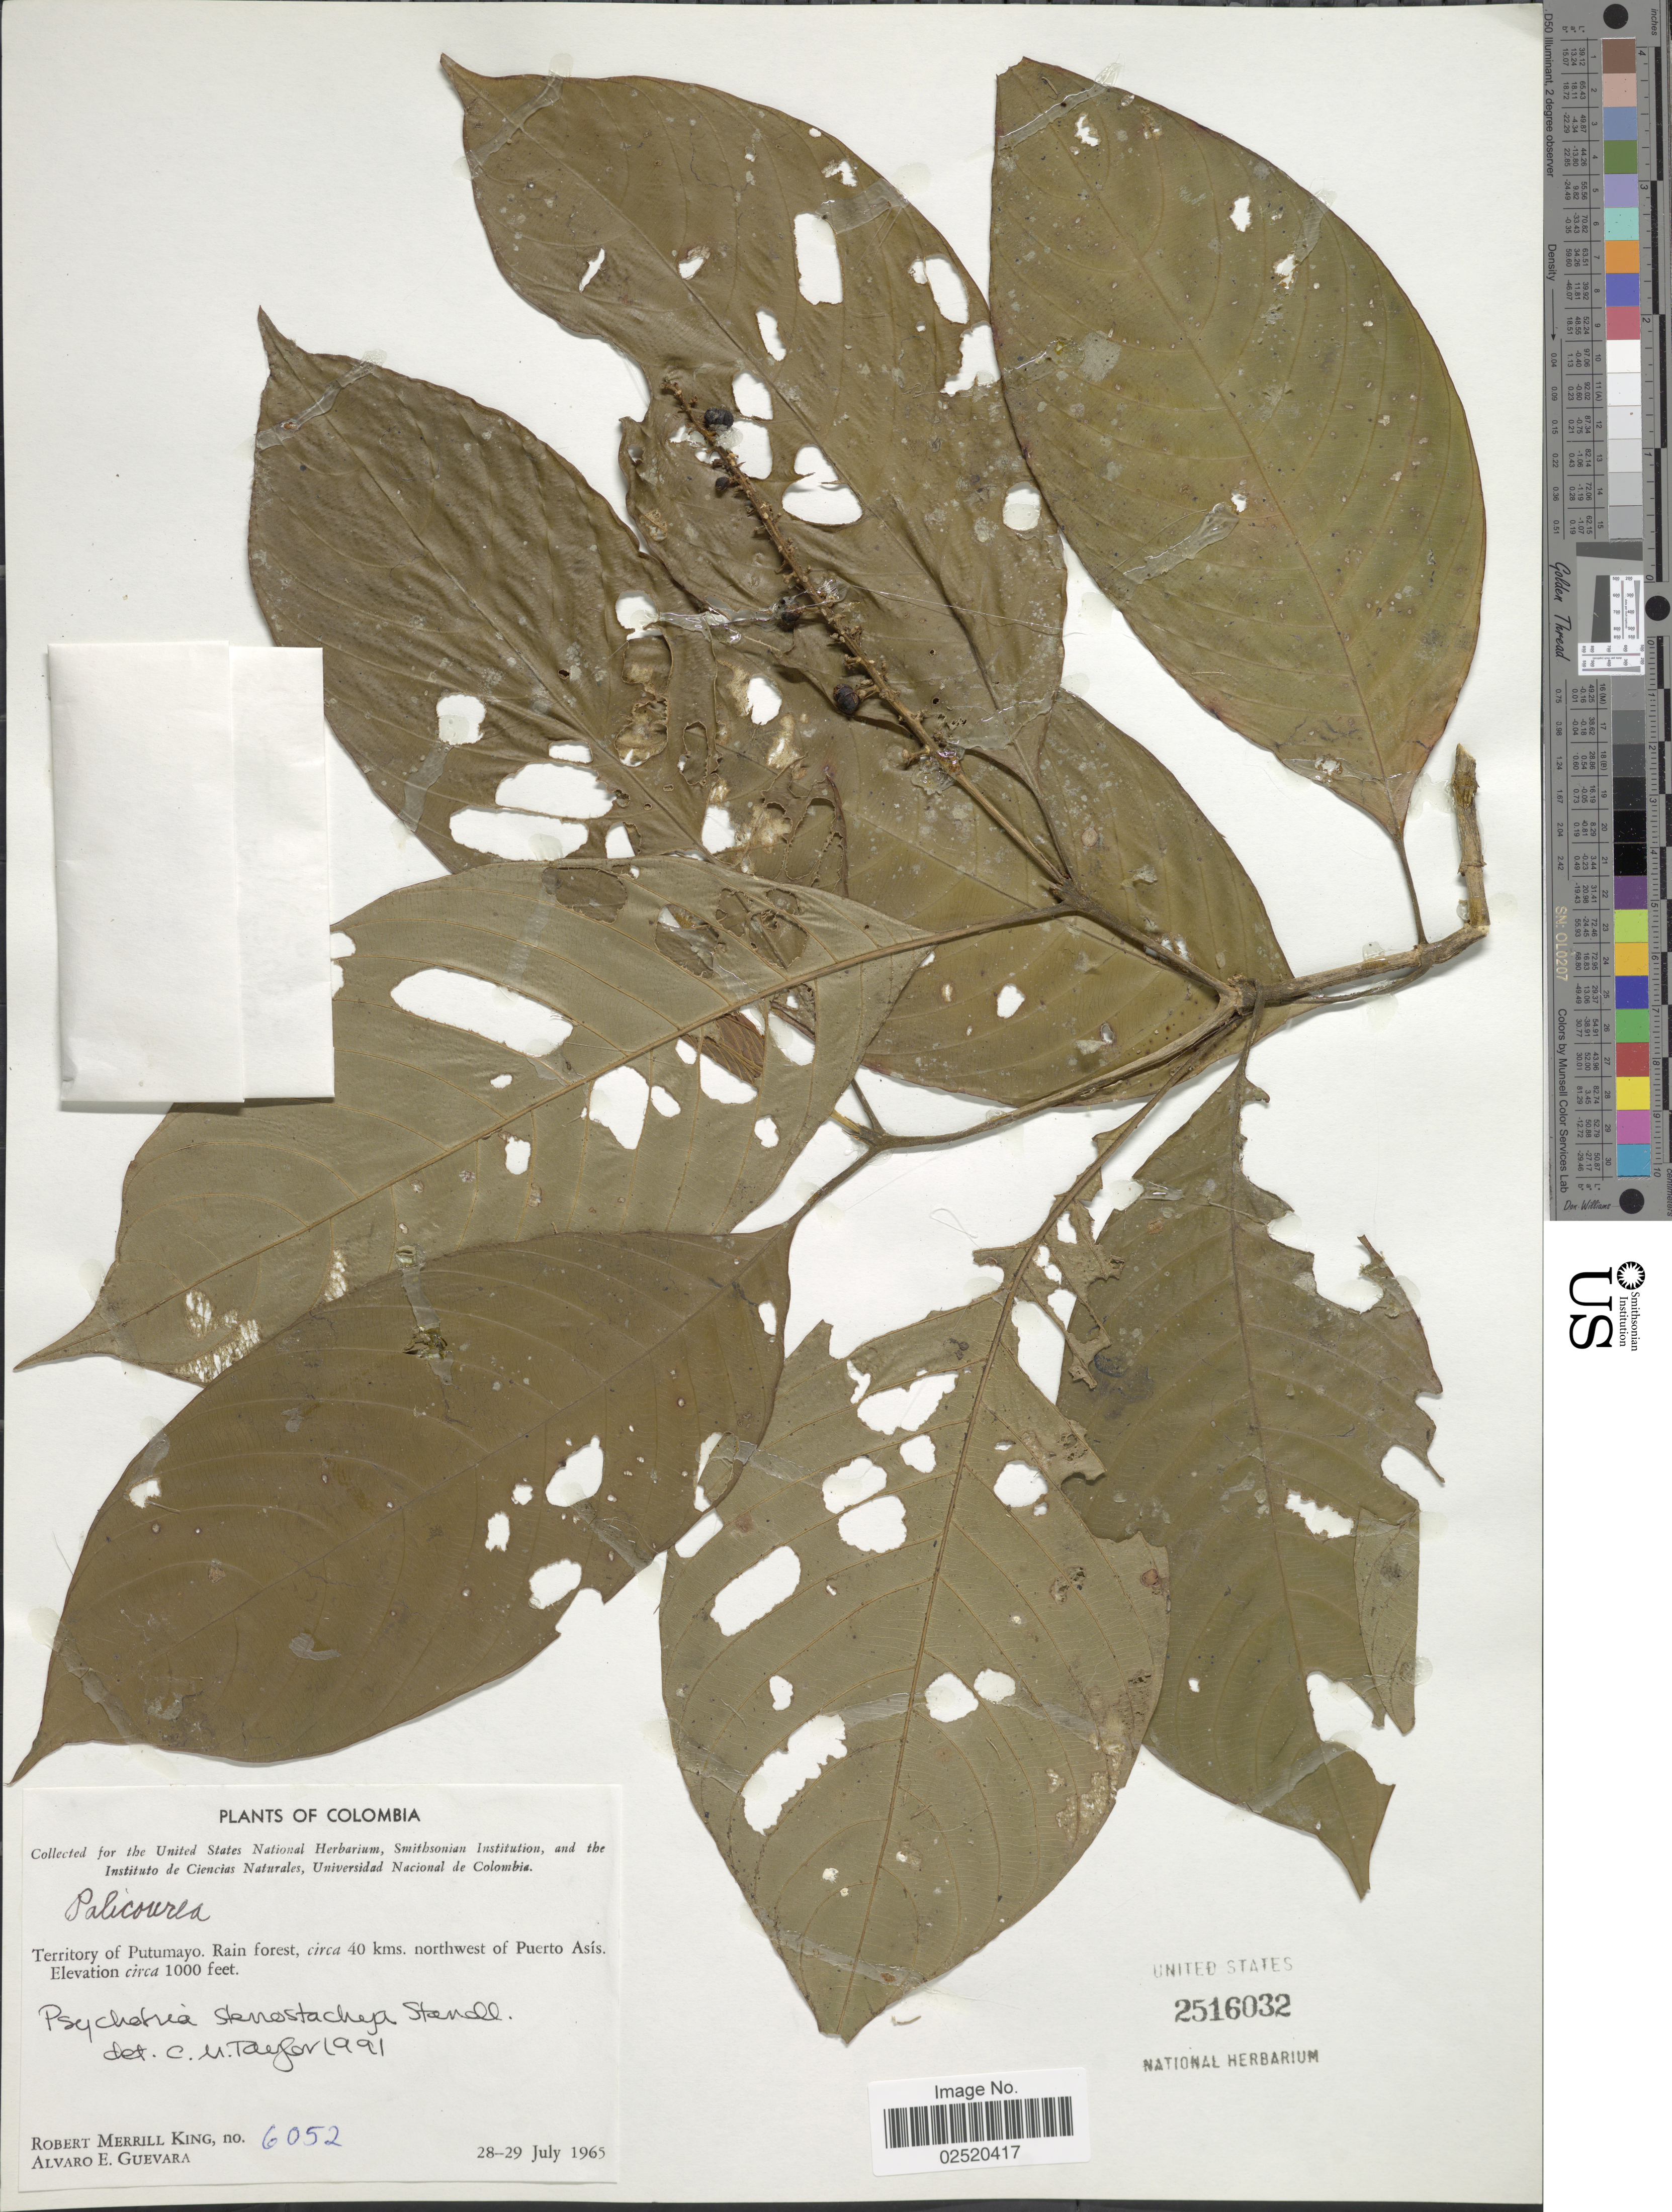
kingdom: Plantae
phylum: Tracheophyta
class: Magnoliopsida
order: Gentianales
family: Rubiaceae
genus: Psychotria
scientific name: Psychotria stenostachya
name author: Standl.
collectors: R. M. King & A. E. Guevara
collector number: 6052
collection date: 1965-07-28/1965-07-29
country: Colombia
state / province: Putumayo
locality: Circa. 40 kms. northwest of Puerto Asís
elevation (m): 305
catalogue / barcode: US 2516032